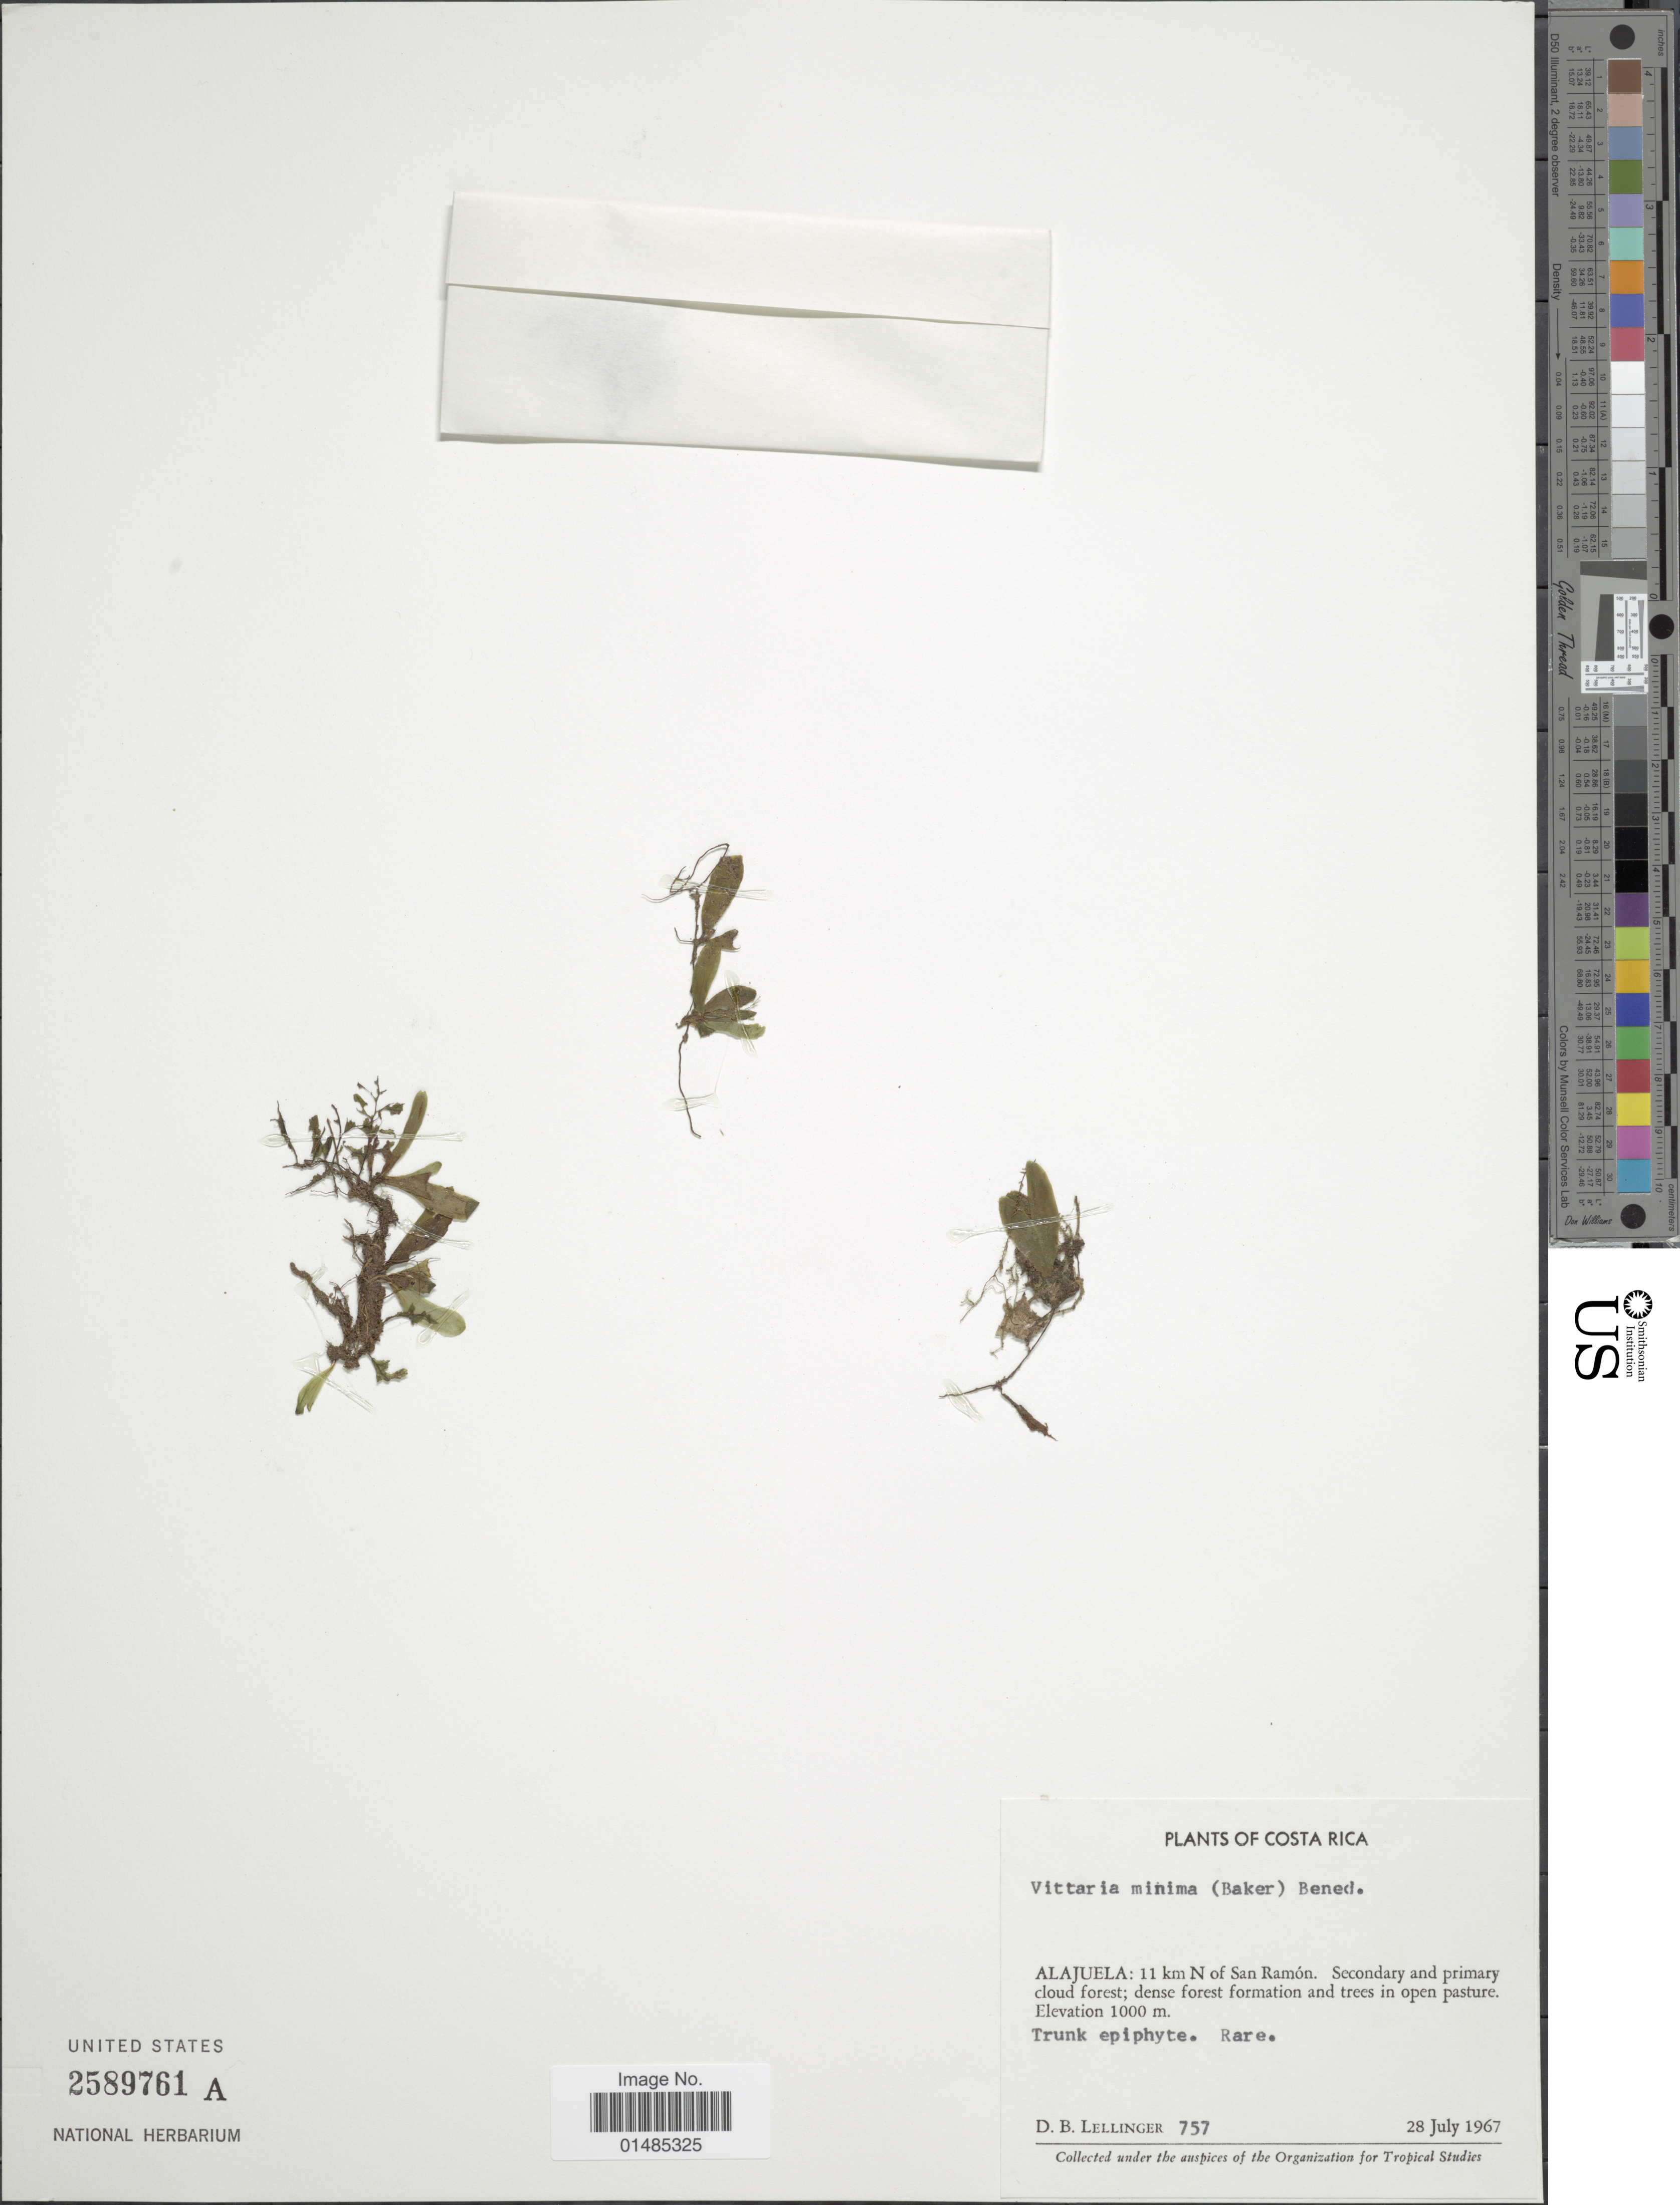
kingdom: Plantae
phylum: Tracheophyta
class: Polypodiopsida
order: Polypodiales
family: Pteridaceae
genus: Radiovittaria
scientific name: Radiovittaria minima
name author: (Baker) E.H. Crane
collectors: D. B. Lellinger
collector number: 757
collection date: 1967-07-28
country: Costa Rica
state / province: Alajuela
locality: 11 km N of San Ramón.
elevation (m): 1000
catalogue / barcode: US 2589761A